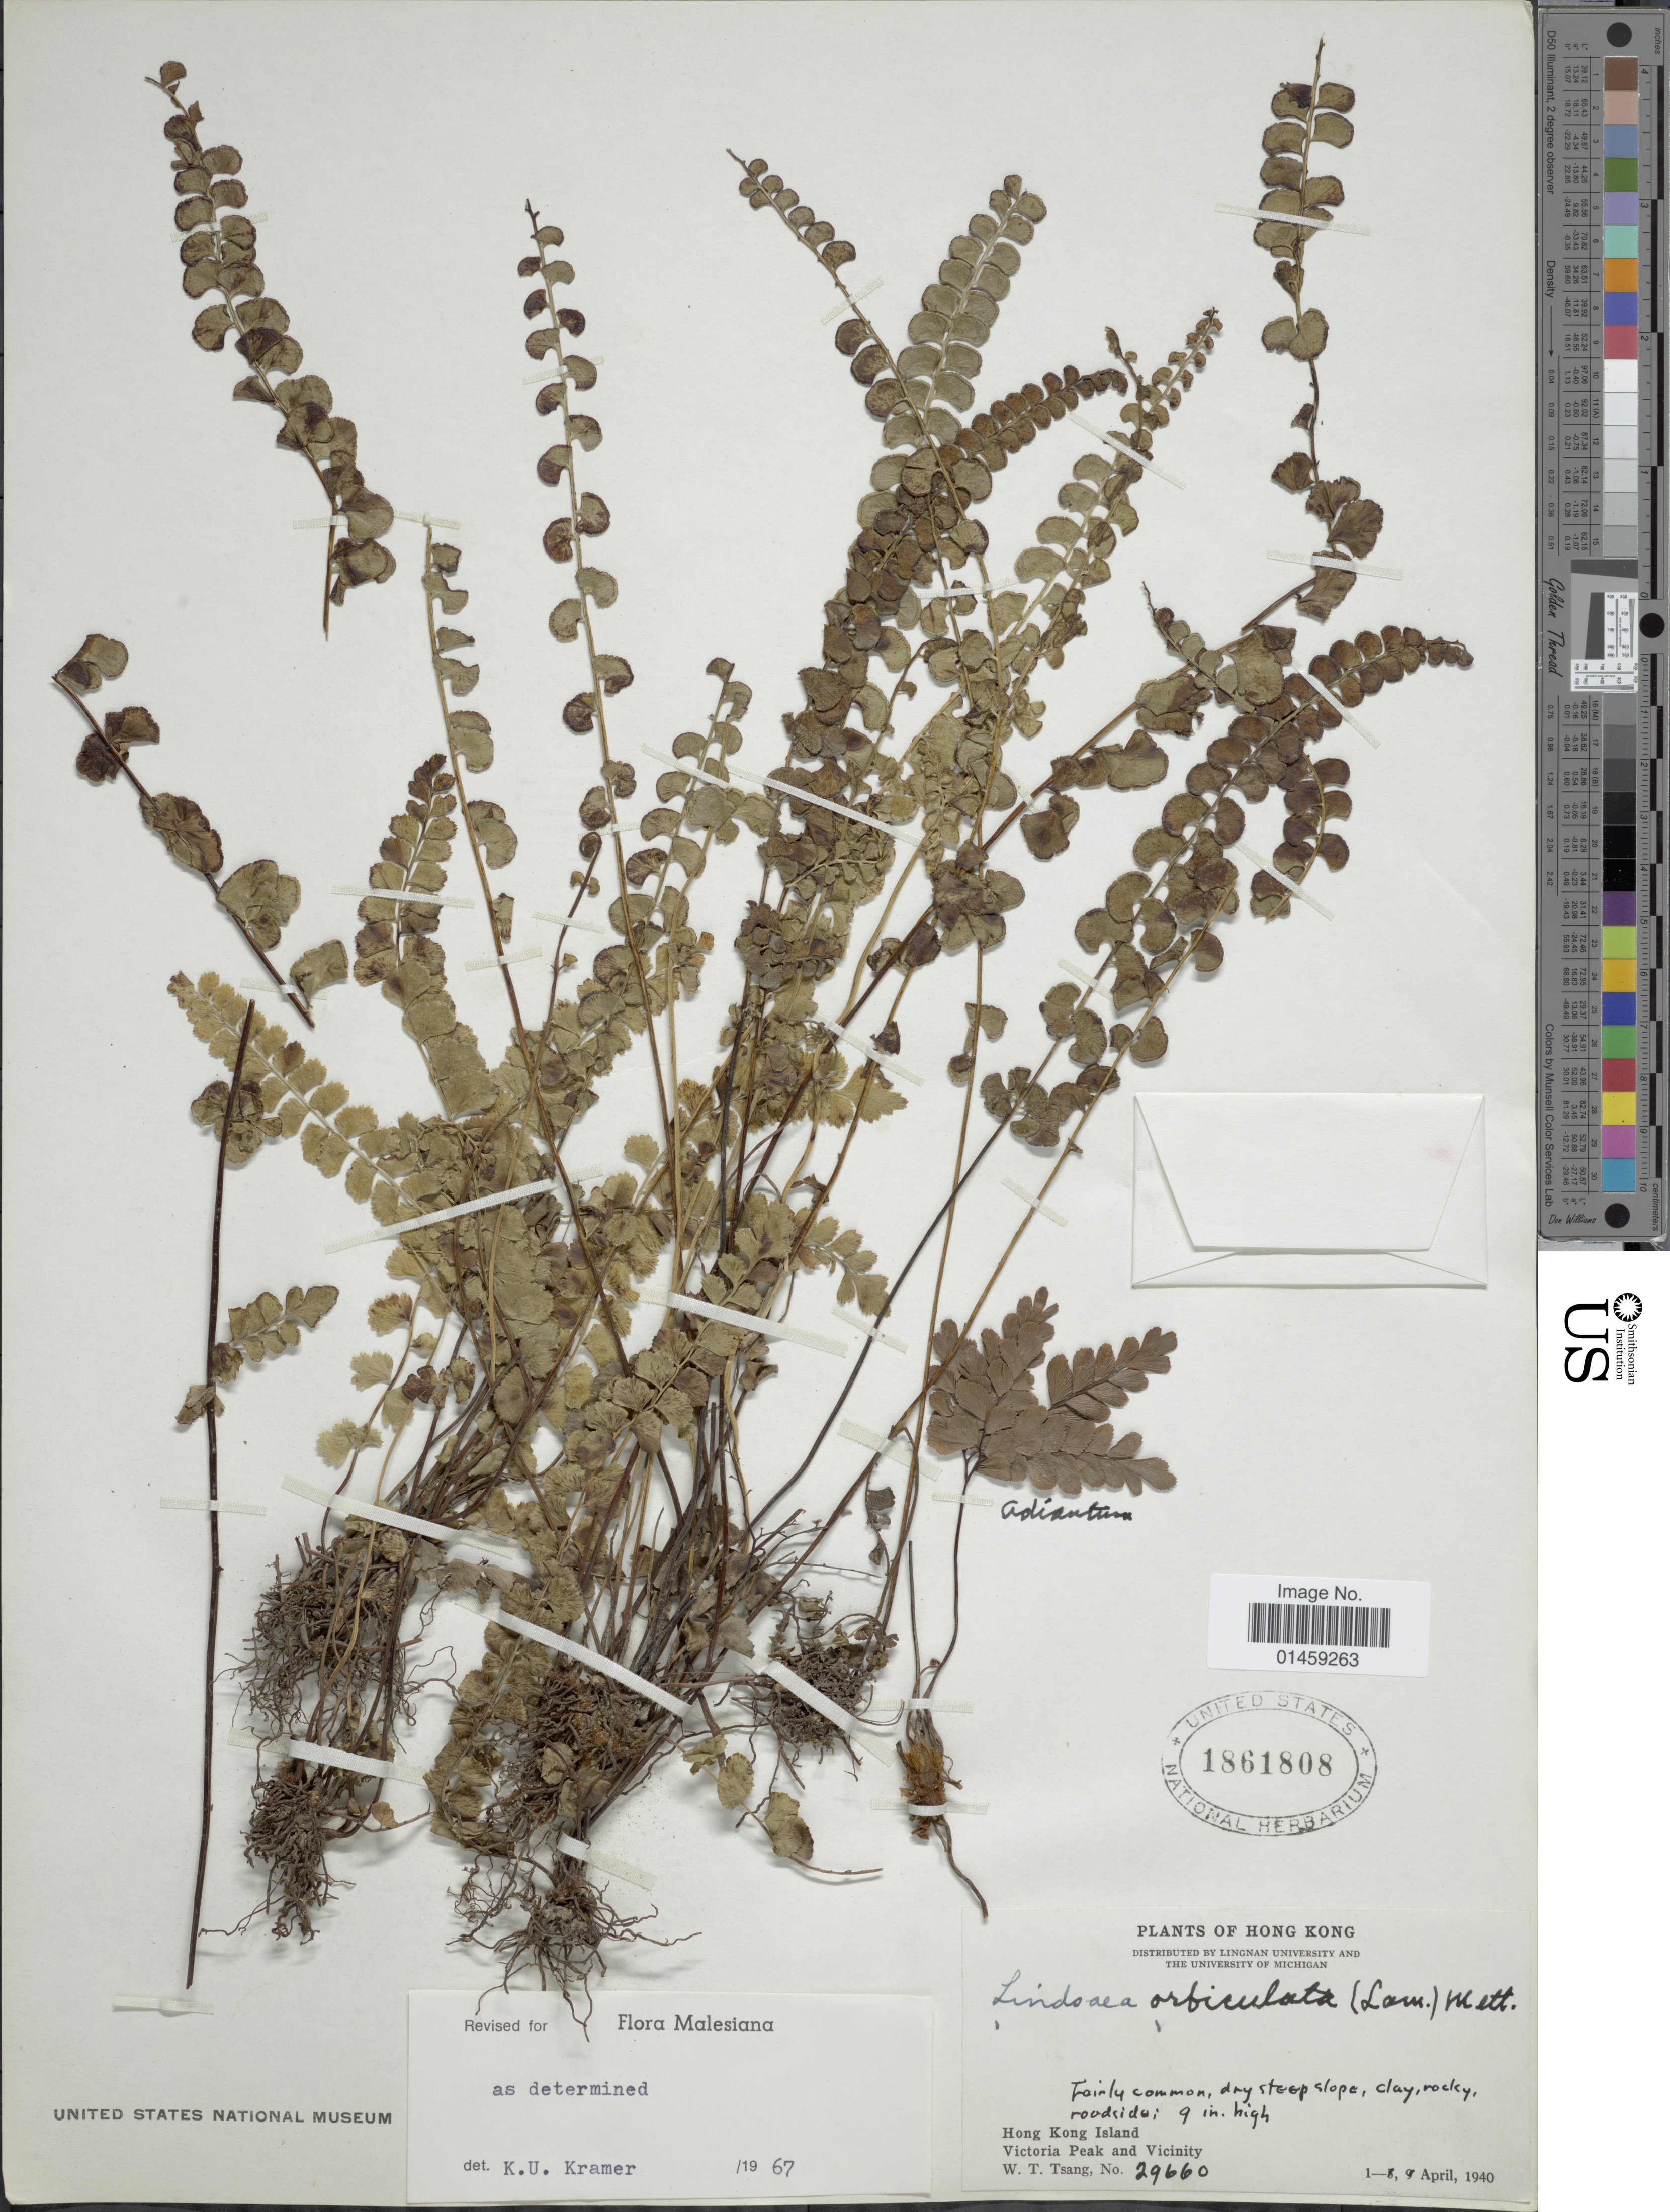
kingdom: Plantae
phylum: Tracheophyta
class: Polypodiopsida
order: Polypodiales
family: Lindsaeaceae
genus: Lindsaea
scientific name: Lindsaea orbiculata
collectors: W. T. Tsang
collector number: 29660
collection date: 1940-04-01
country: China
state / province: Hong Kong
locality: Hong Kong Island. Victoria Peak and Vicinity.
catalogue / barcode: US 1861808